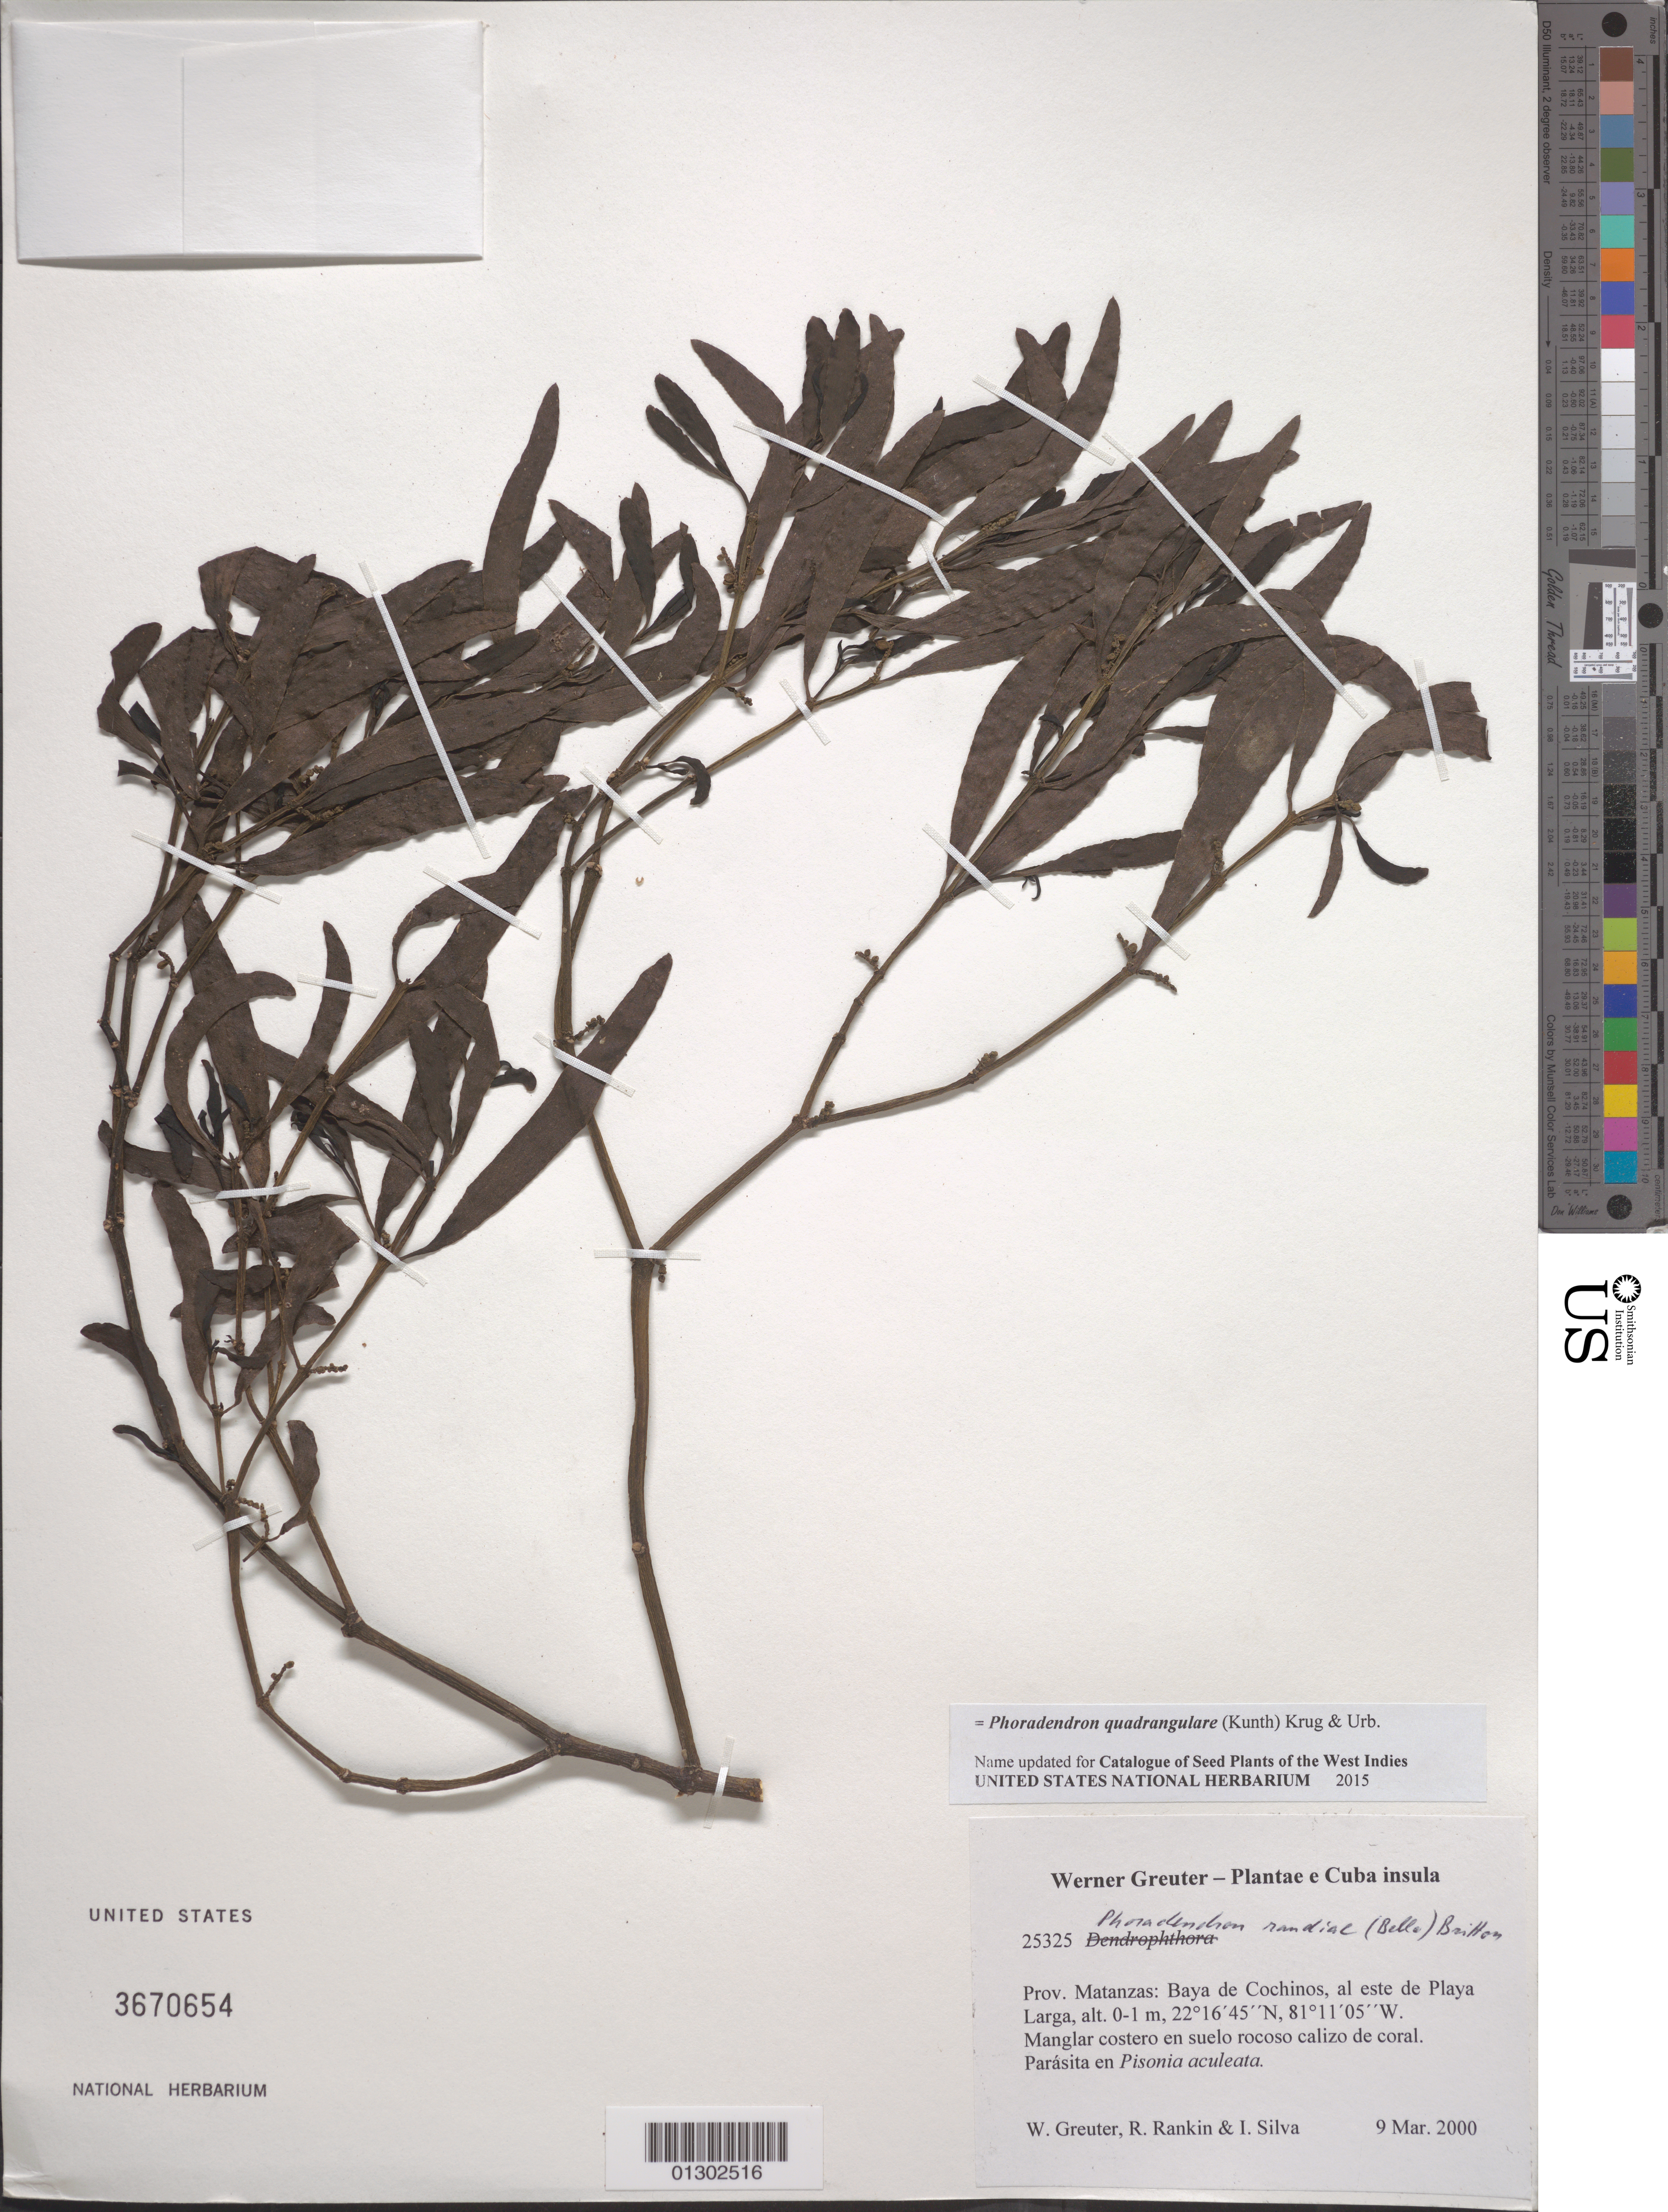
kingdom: Plantae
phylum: Tracheophyta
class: Magnoliopsida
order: Santalales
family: Viscaceae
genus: Phoradendron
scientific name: Phoradendron quadrangulare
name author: (Kunth) Griseb.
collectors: W. R. Greuter, R. Rankin Rodriguez & I. Silva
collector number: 25325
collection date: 2000-03-09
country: Cuba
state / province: Matanzas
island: Cuba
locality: Baya de Cochinos, al este de Playa Larga.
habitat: Manglar costero en suelo rocoso calizo de coral.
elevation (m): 0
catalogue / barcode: US 3670654